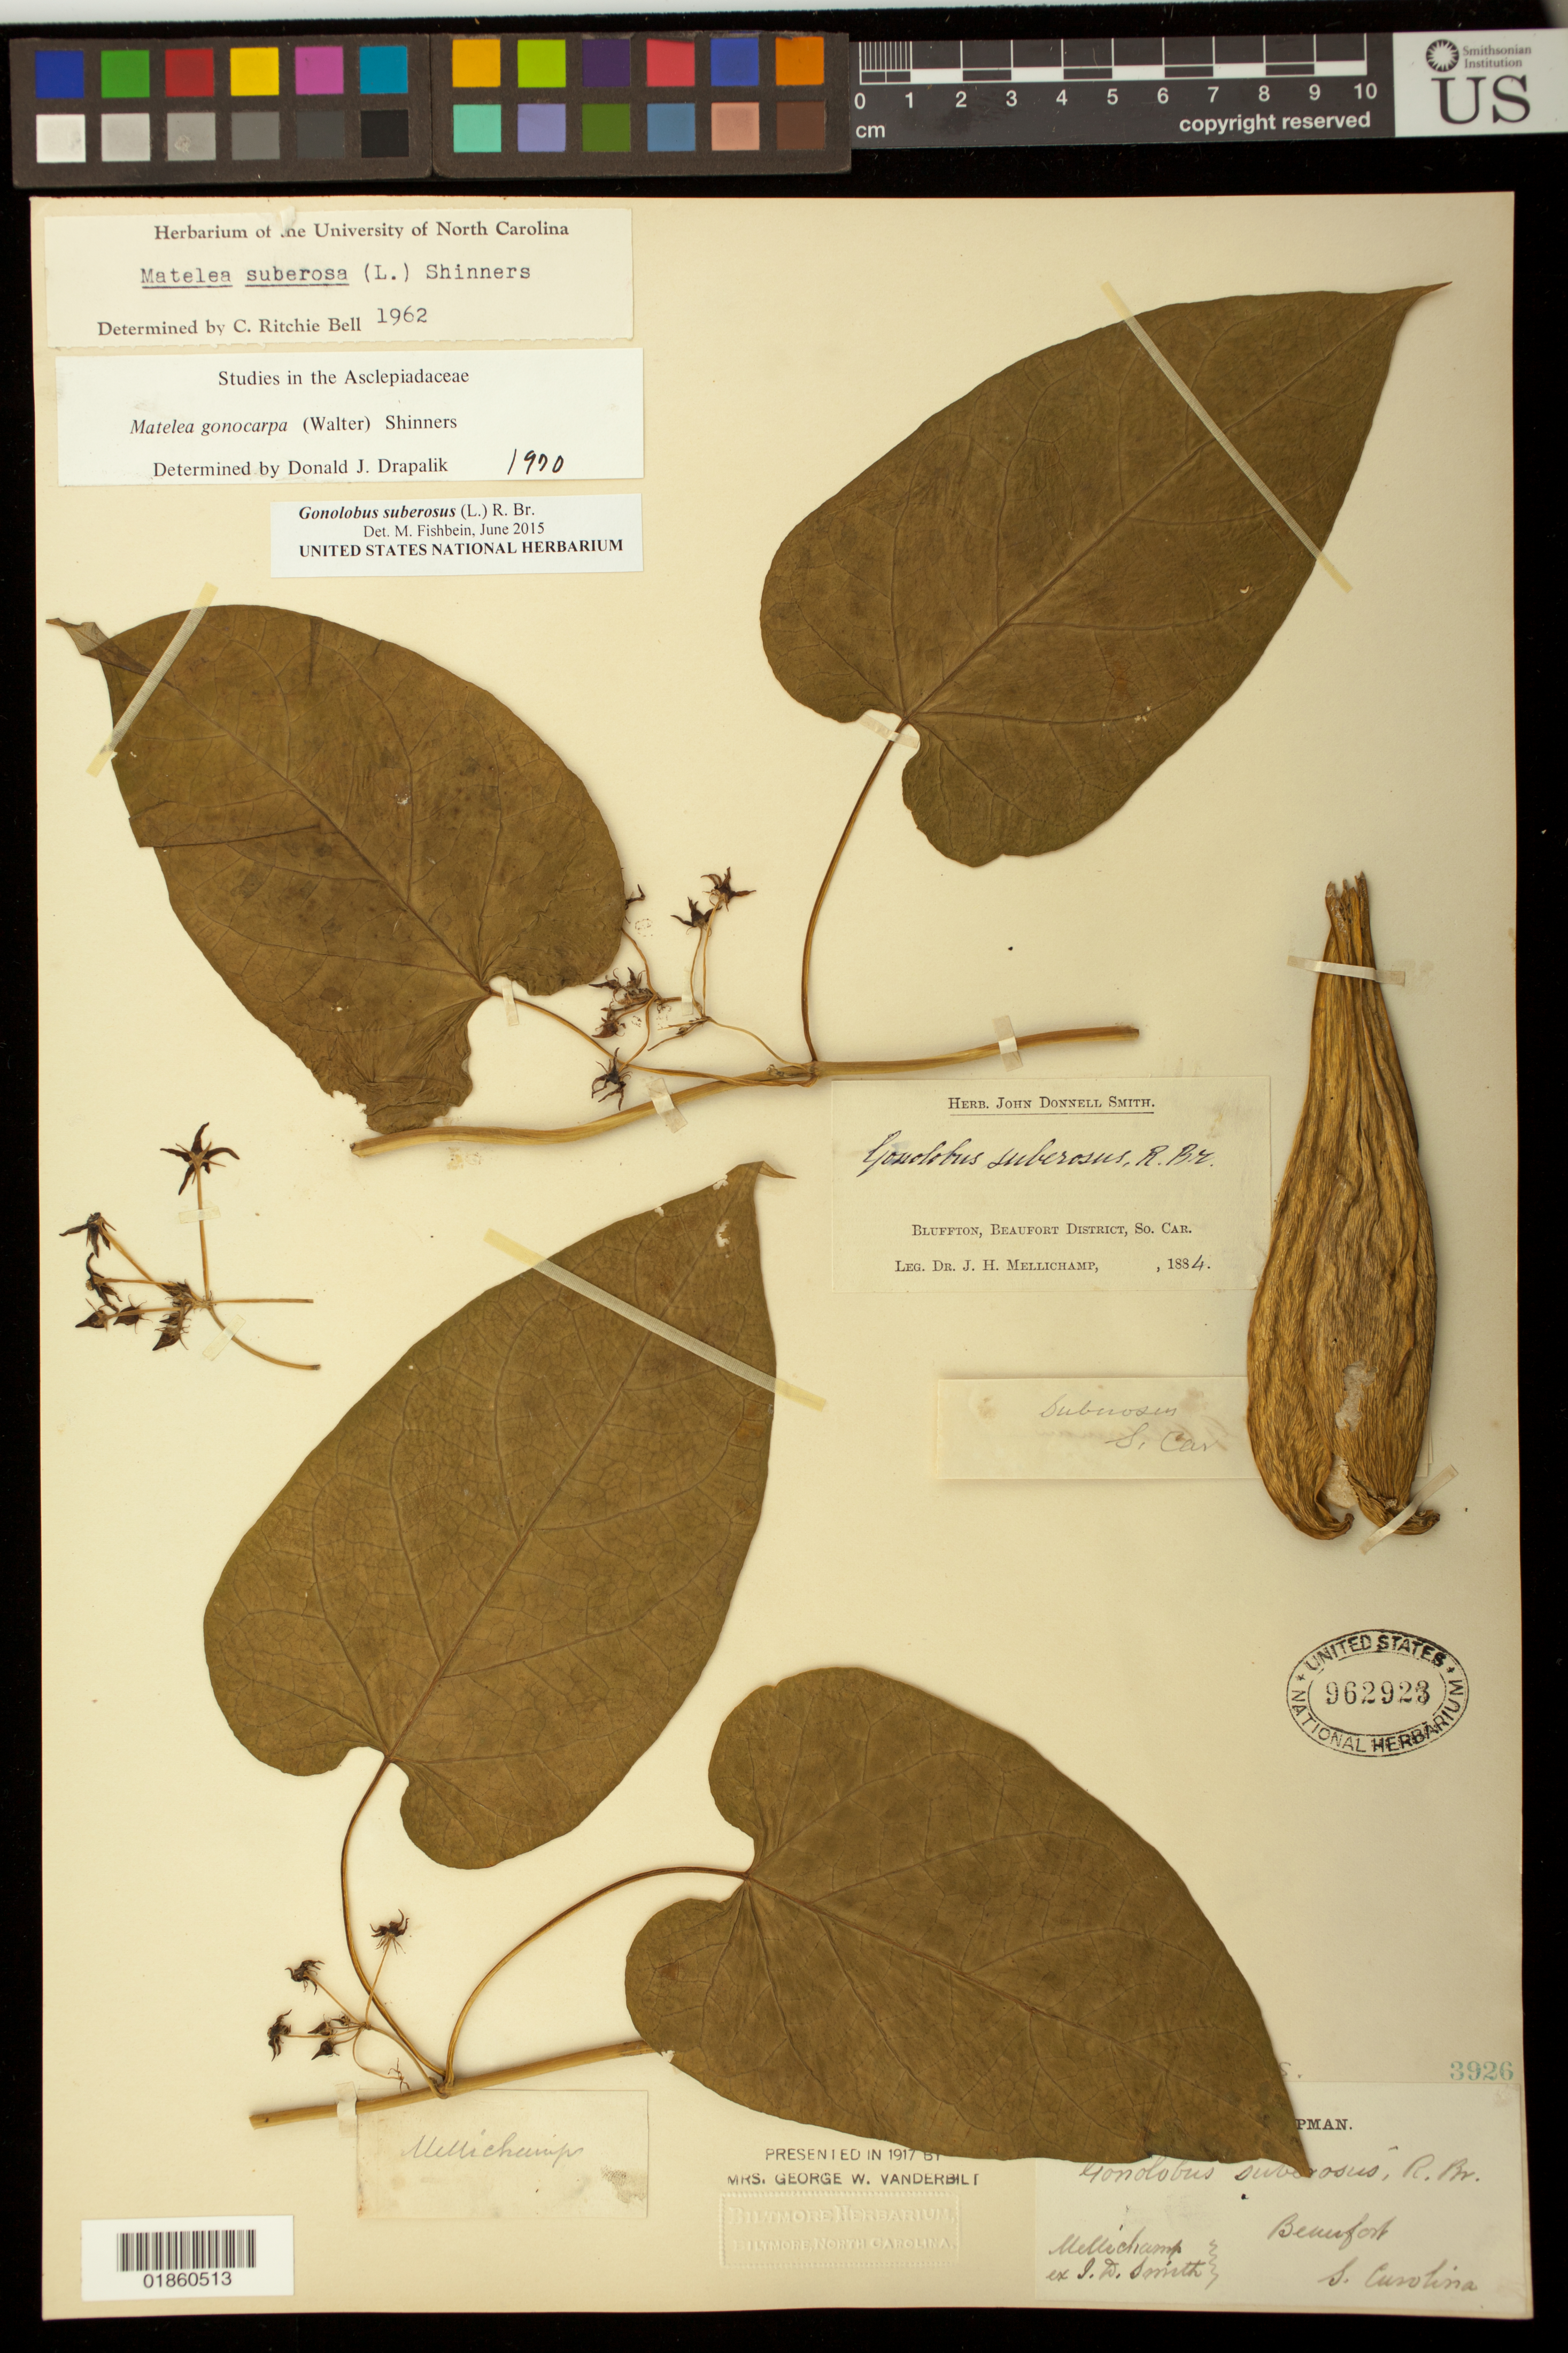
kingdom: Plantae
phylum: Tracheophyta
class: Magnoliopsida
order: Gentianales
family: Apocynaceae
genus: Gonolobus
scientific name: Gonolobus suberosus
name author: (L.) R. Br.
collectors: J. H. Mellichamp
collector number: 3926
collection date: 1884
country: United States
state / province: South Carolina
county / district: Beaufort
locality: Bluffton, Beaufort District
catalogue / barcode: US 962923